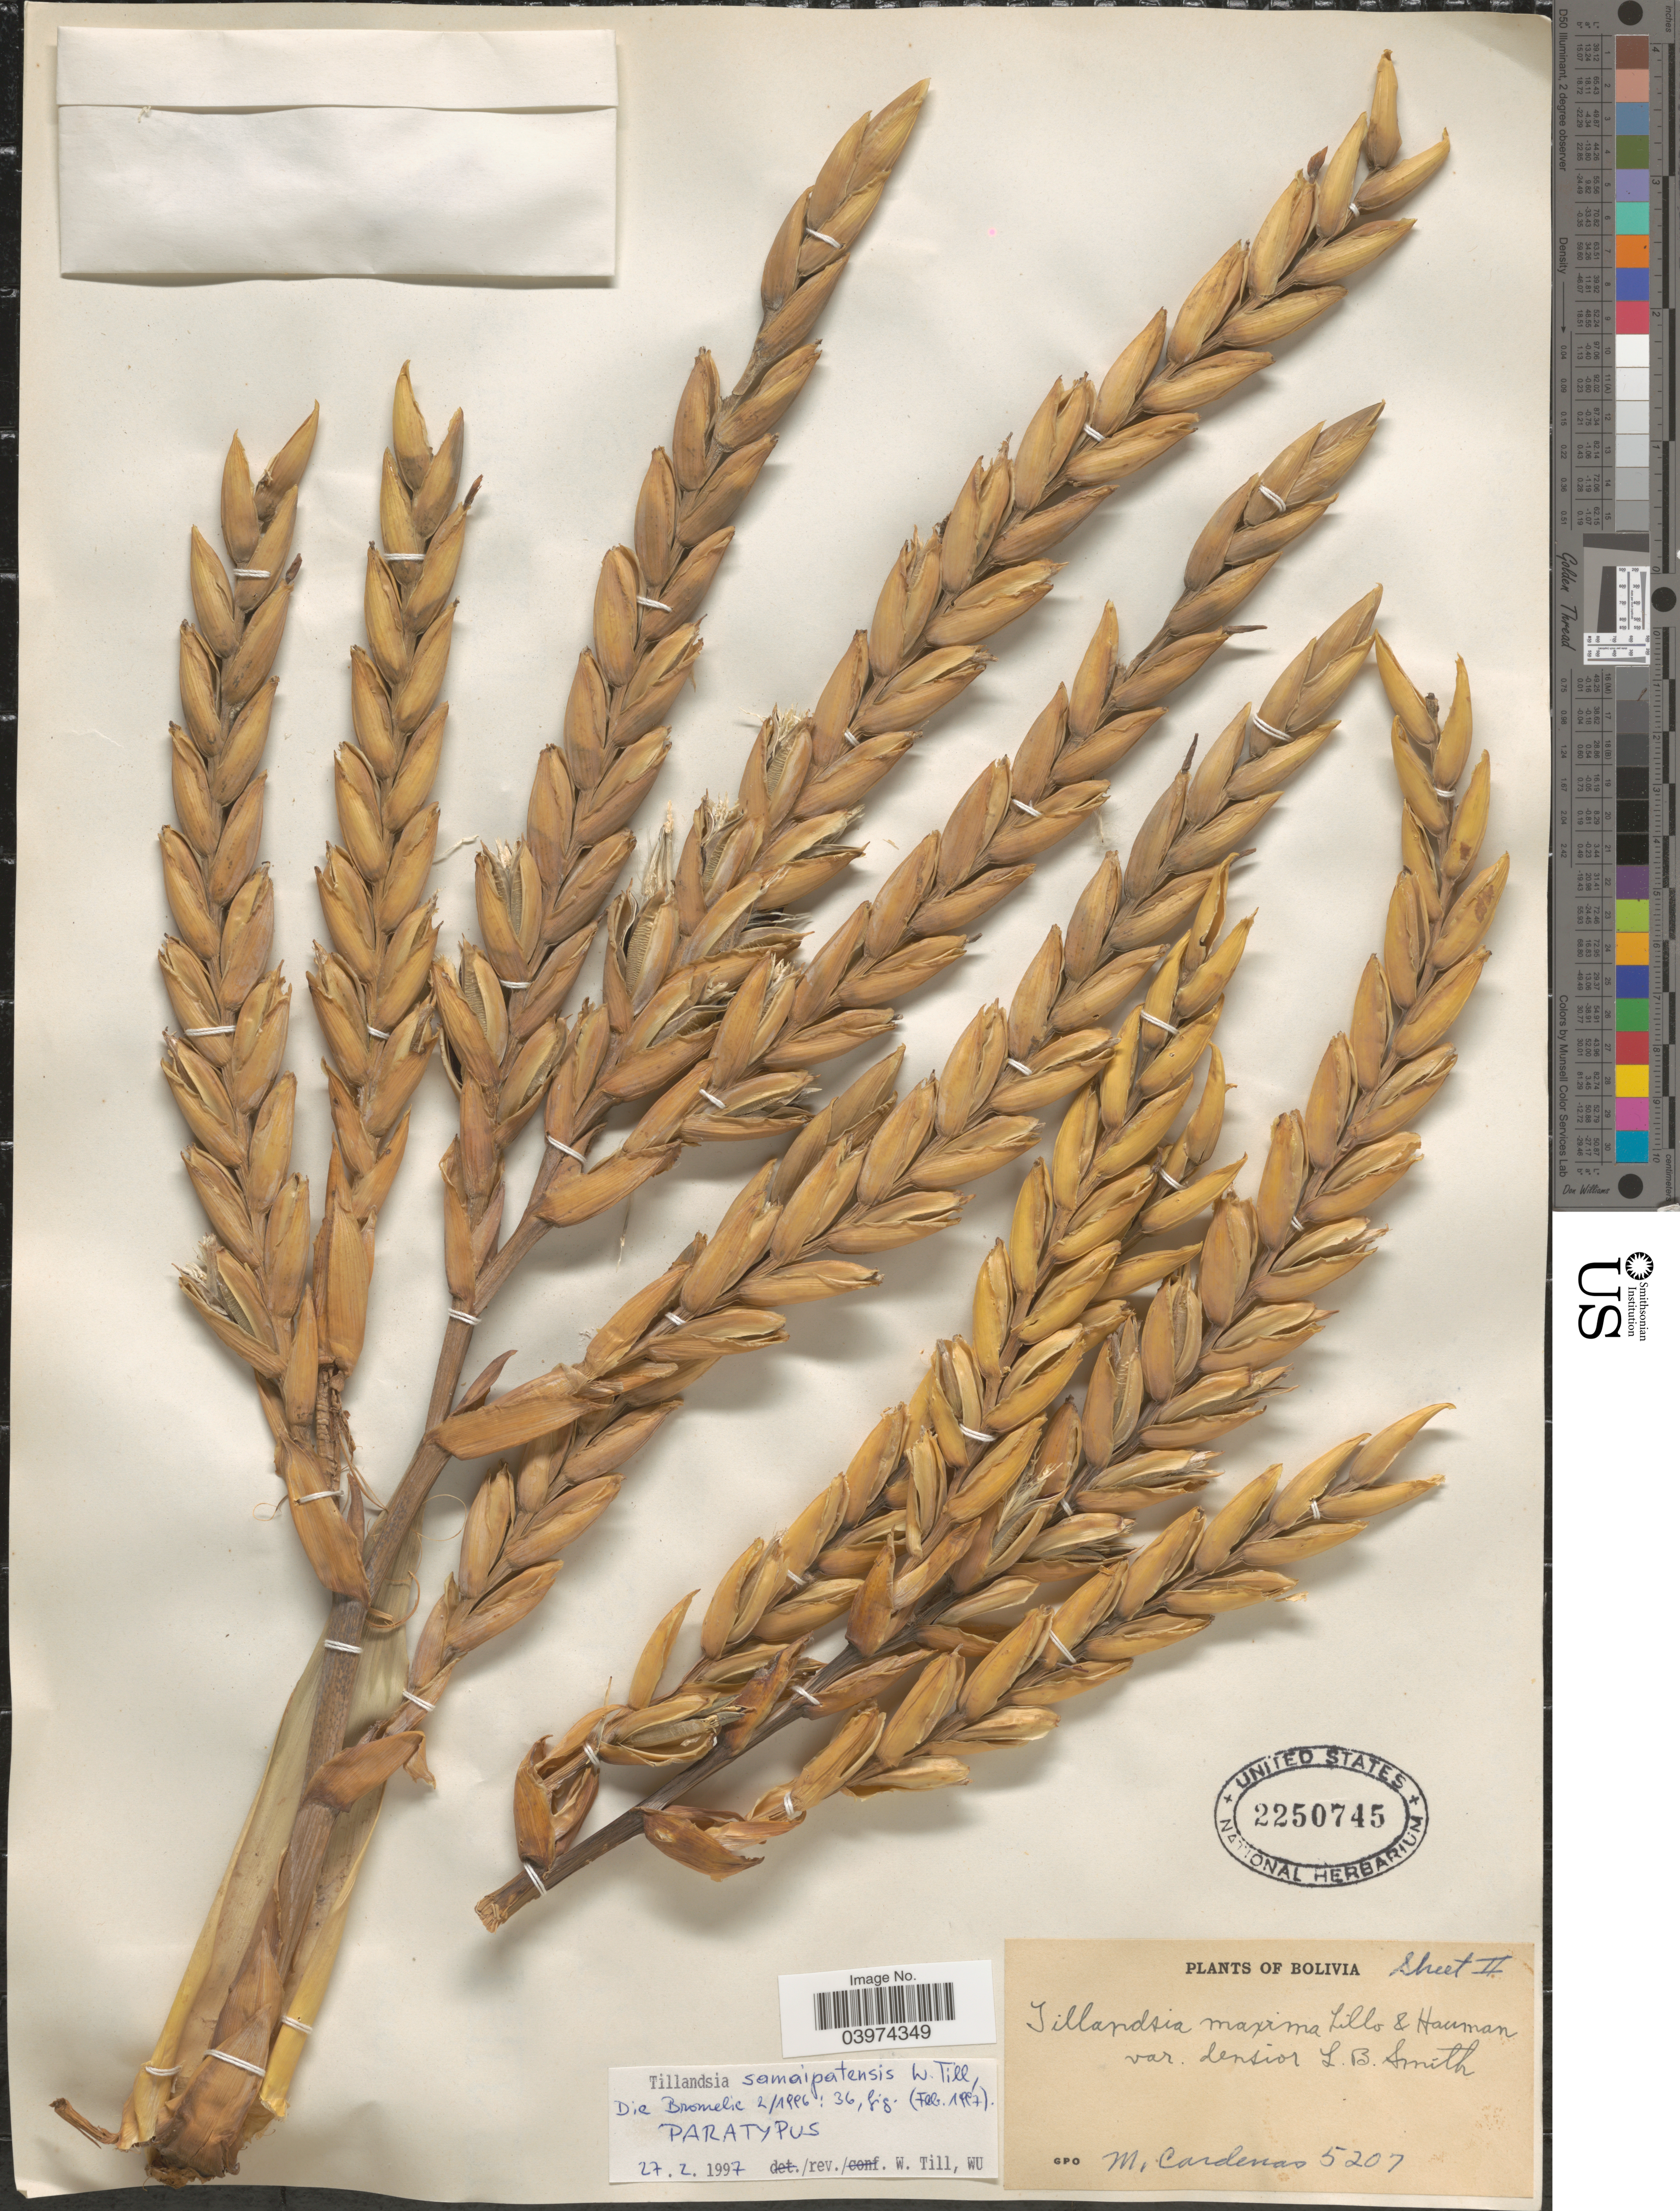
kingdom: Plantae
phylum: Tracheophyta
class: Liliopsida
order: Poales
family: Bromeliaceae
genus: Tillandsia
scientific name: Tillandsia samaipatensis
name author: W. Till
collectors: M. Cárdenas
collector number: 5207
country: Bolivia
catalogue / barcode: US 2250745